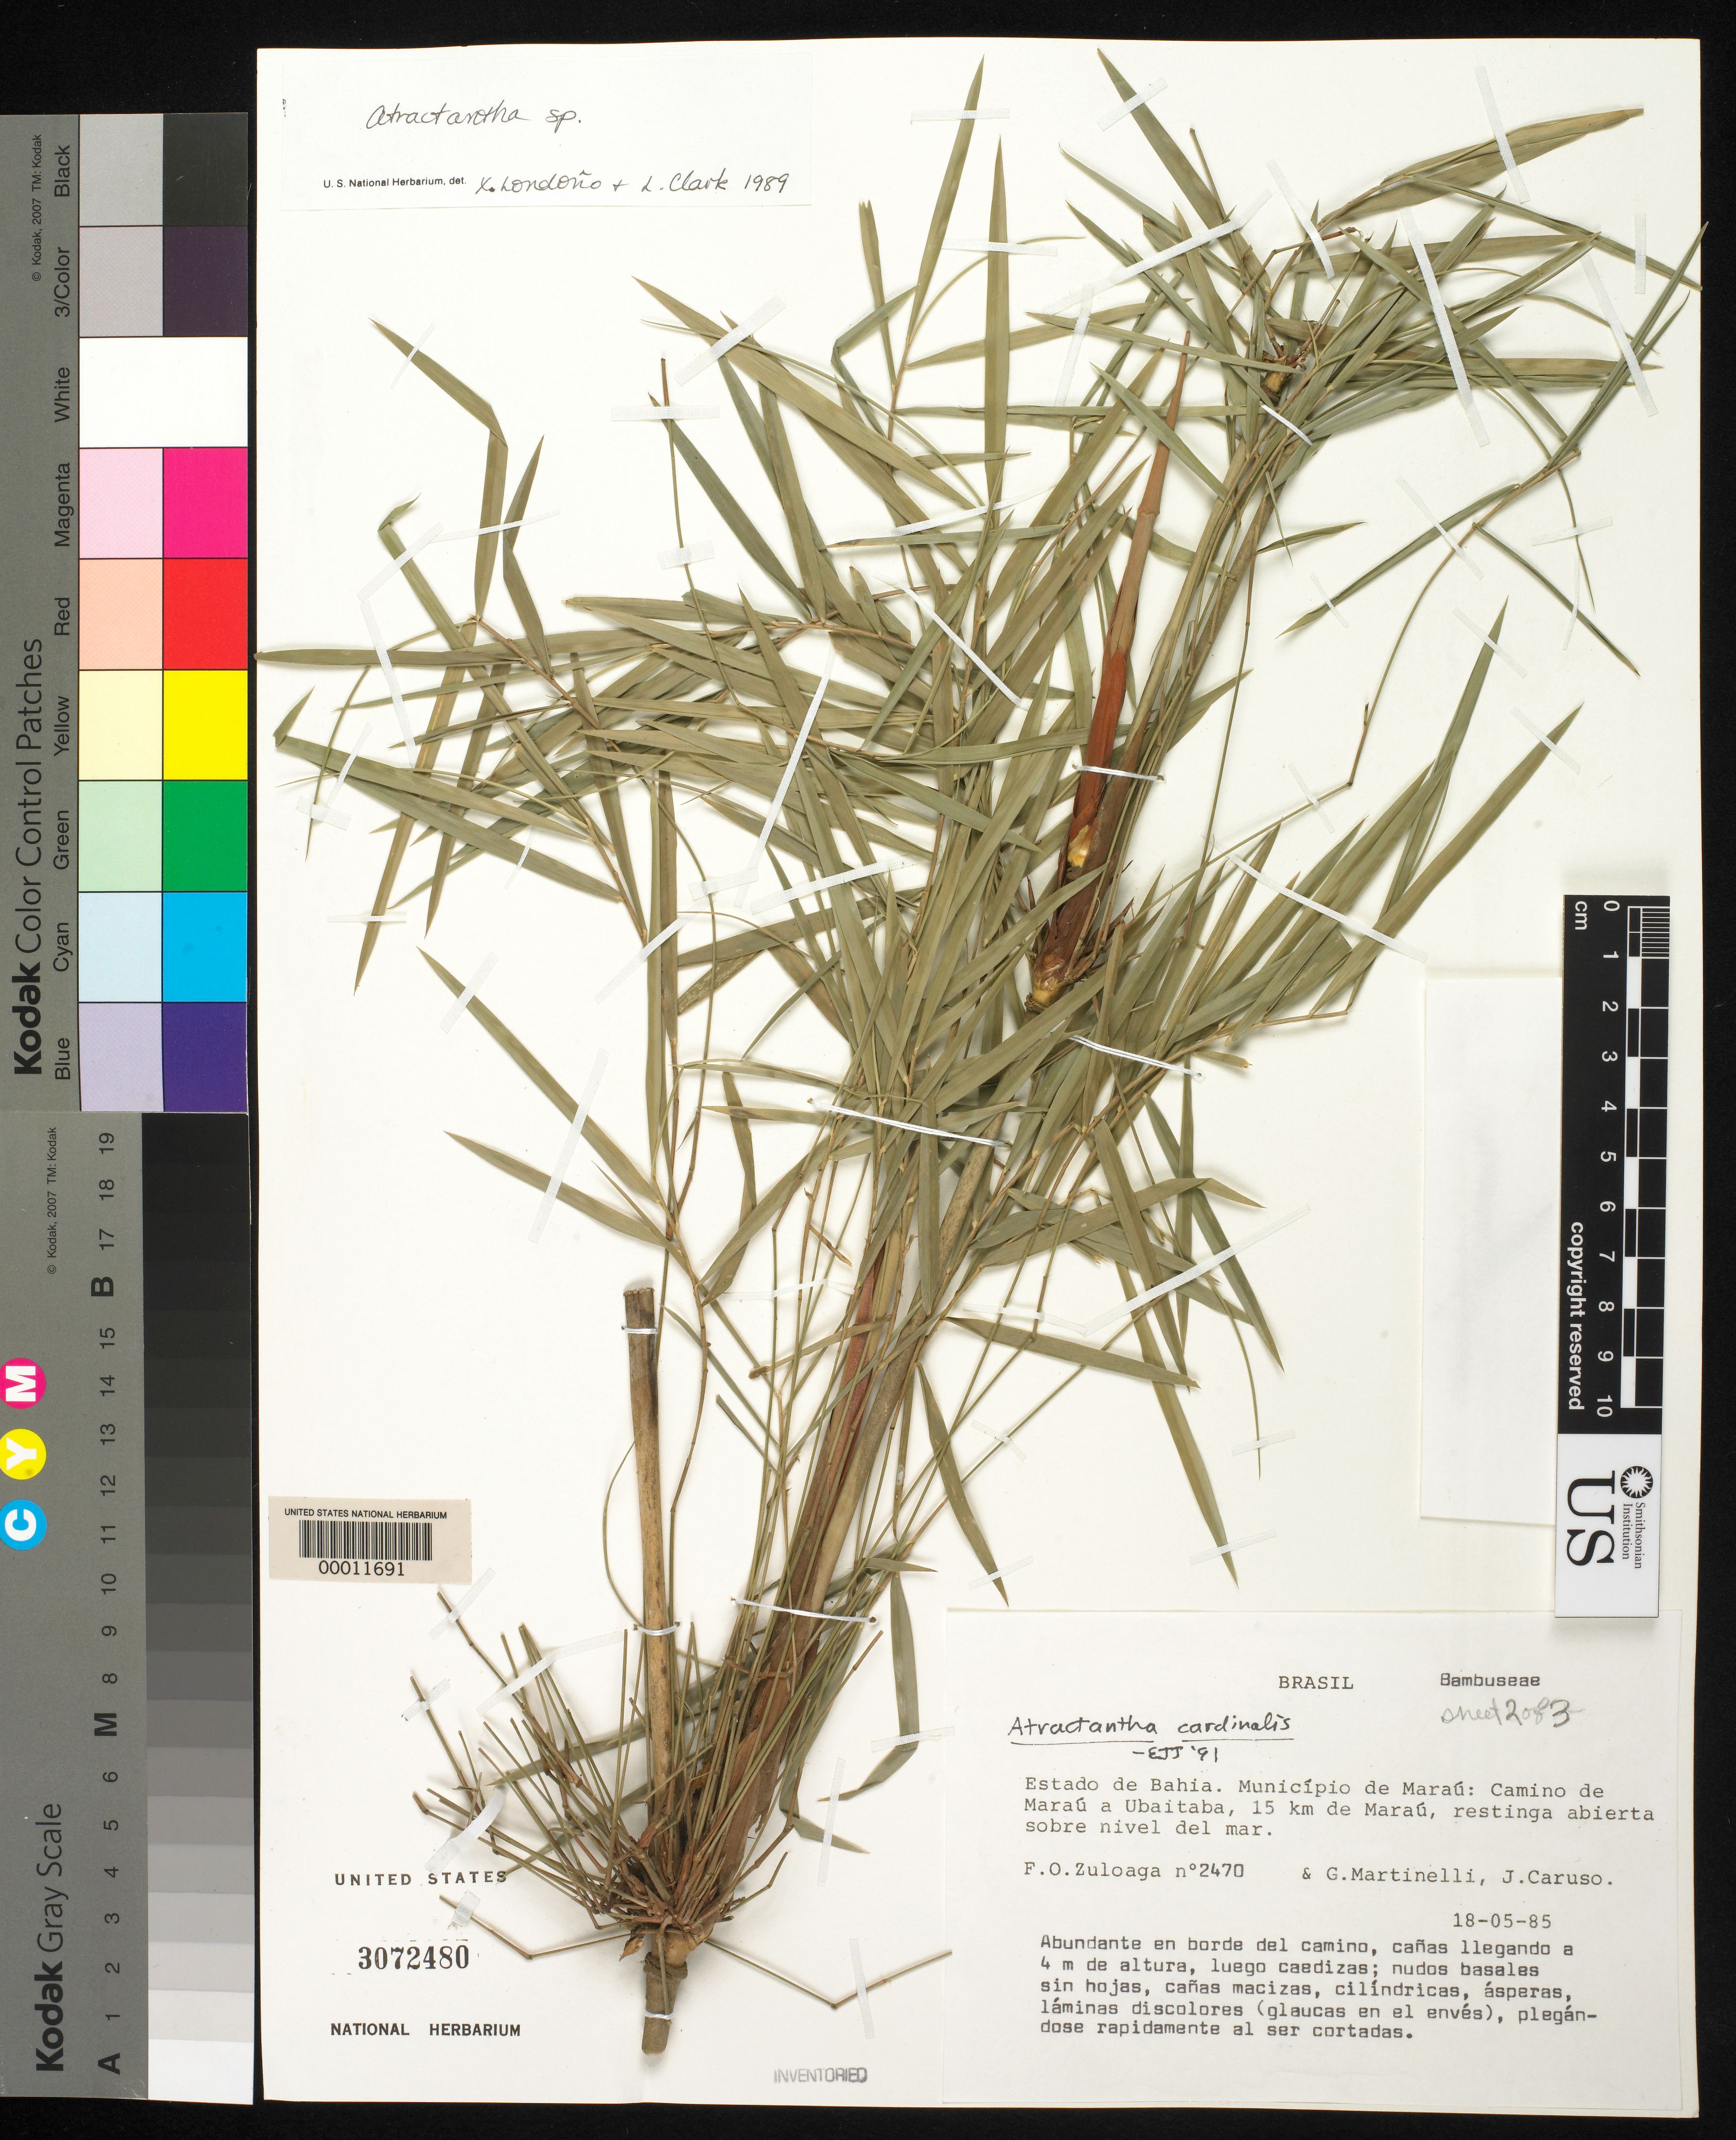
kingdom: Plantae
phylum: Tracheophyta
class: Liliopsida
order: Poales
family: Poaceae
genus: Atractantha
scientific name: Atractantha cardinalis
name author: Judz.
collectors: F. O. Zuloaga, G. Martinelli & J. Caruso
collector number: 2470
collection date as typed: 18 May 1985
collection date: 1985-05-18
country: Brazil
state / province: Bahia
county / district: Maraú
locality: Camino de marau a ubaitaba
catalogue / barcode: US 3072480